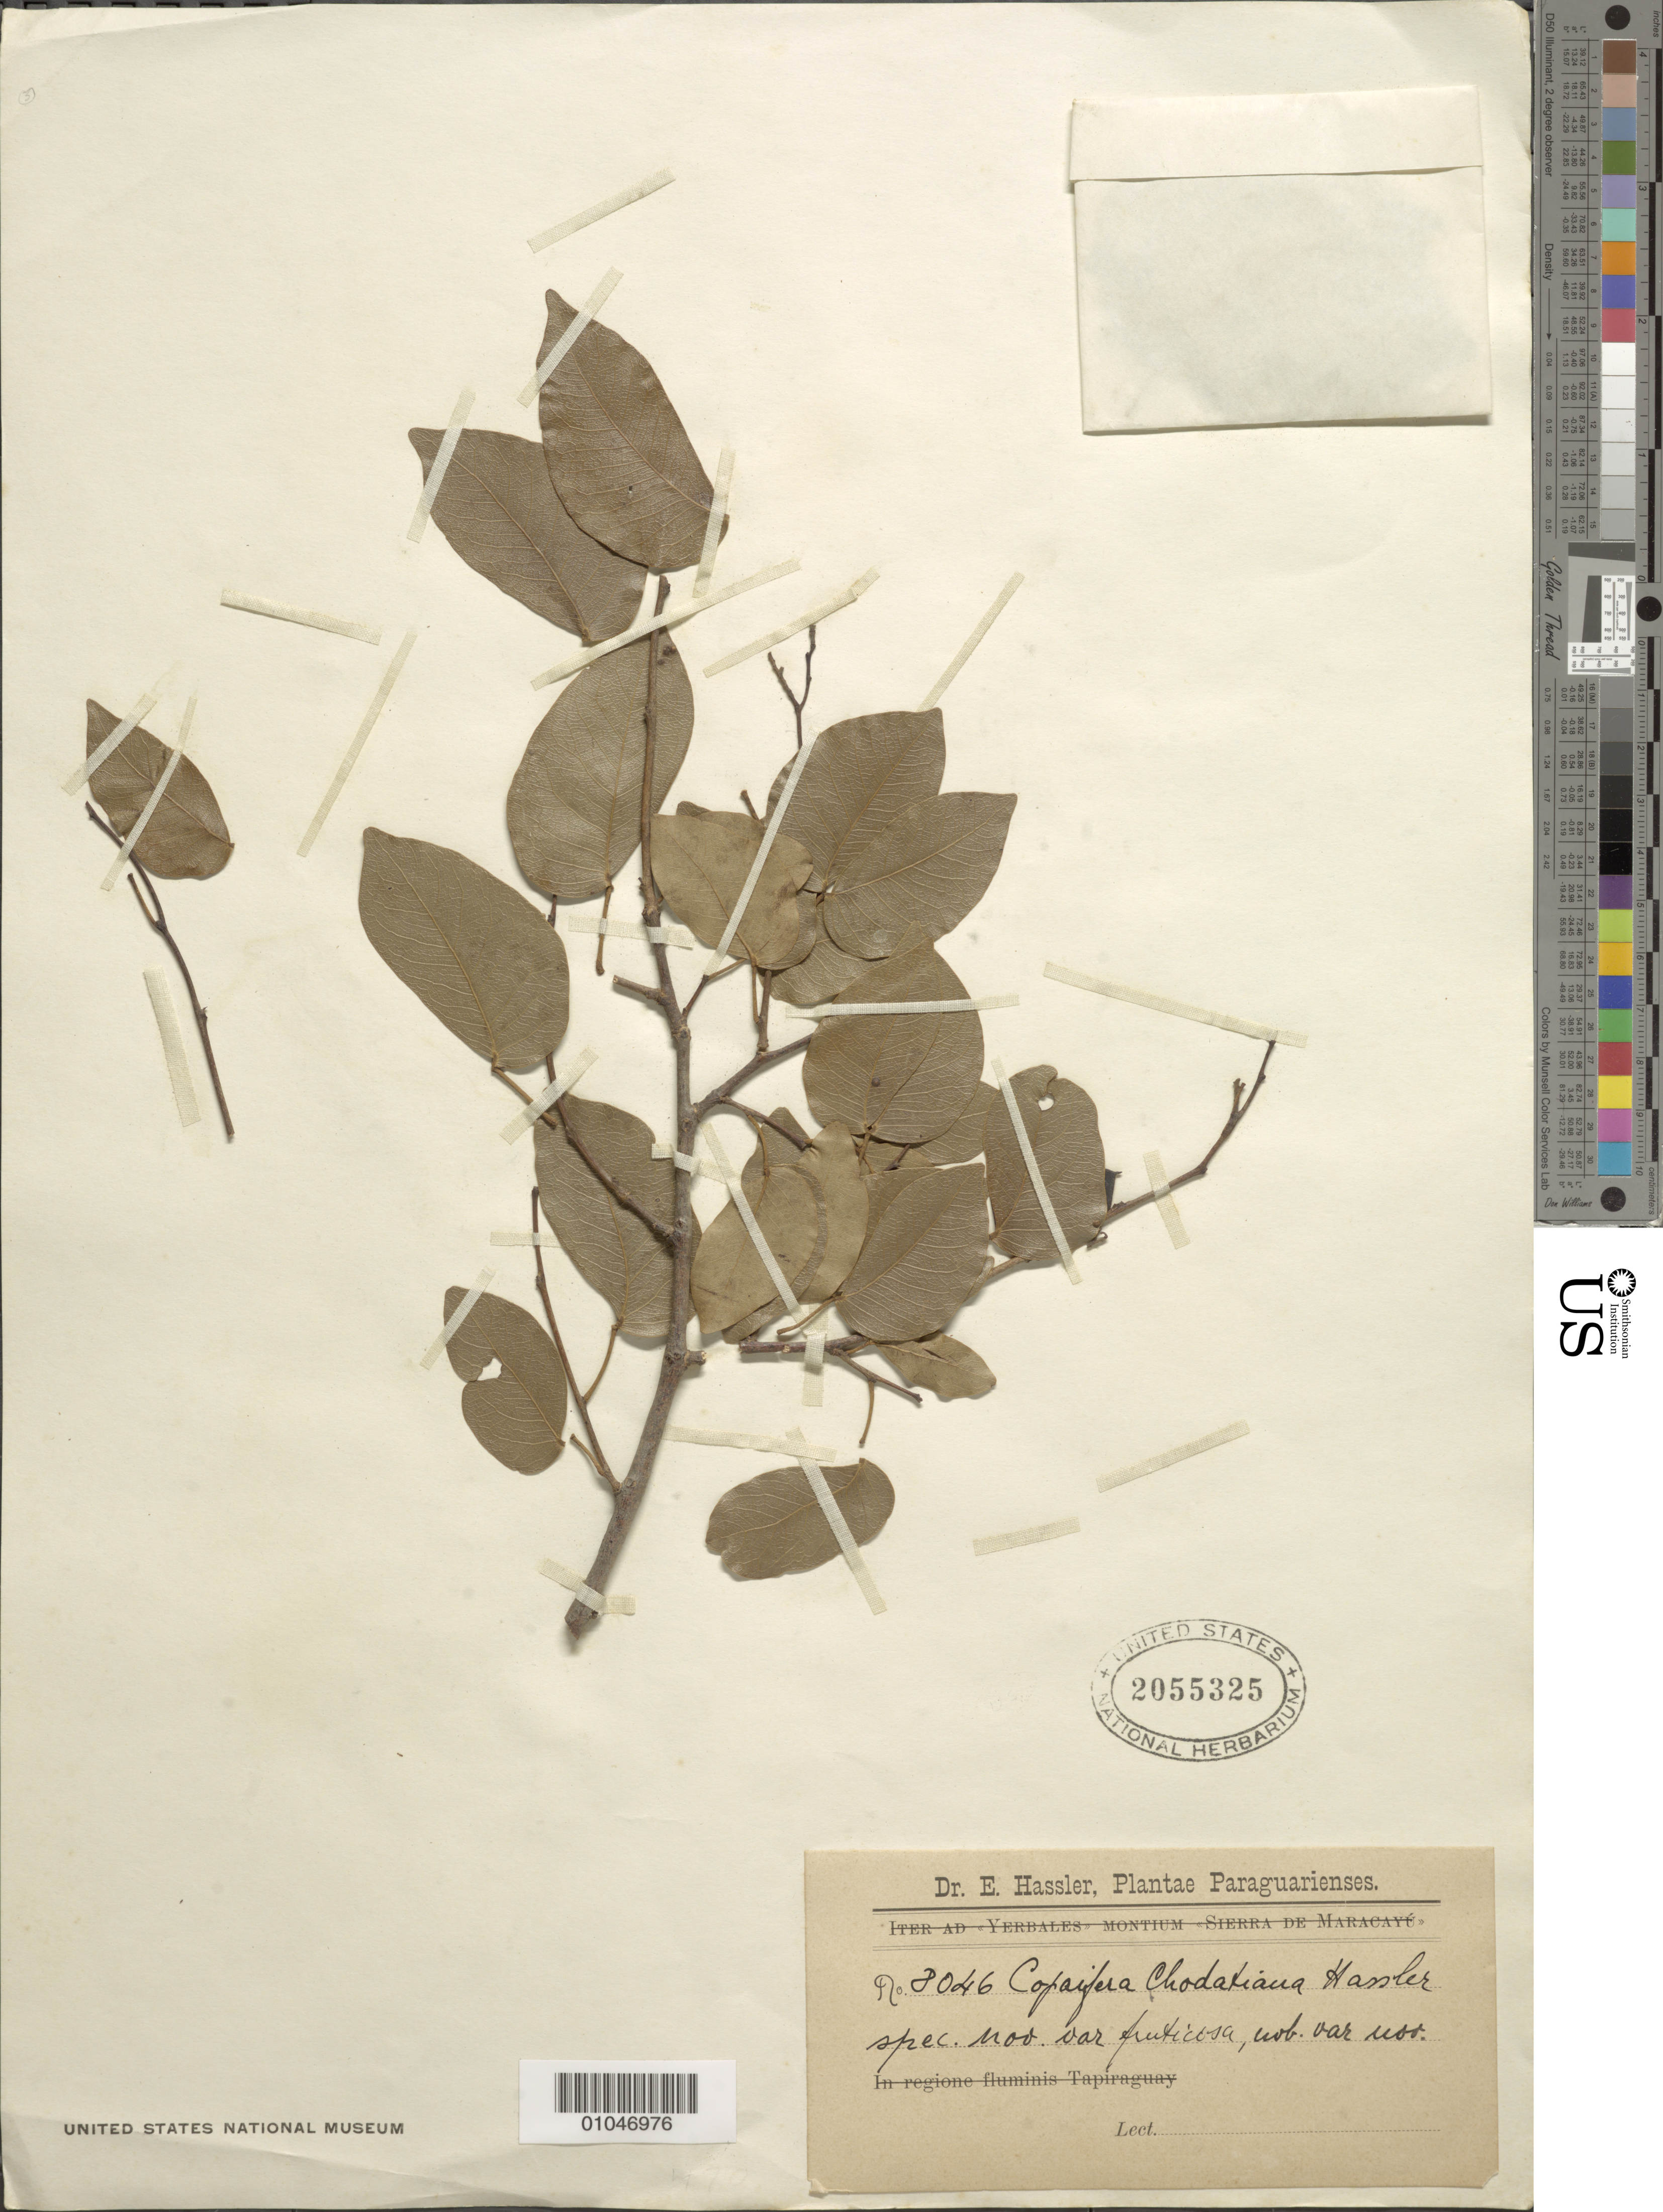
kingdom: Plantae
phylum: Tracheophyta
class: Magnoliopsida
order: Fabales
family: Fabaceae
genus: Copaifera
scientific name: Copaifera chodatiana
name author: Hassl.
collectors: E. Hassler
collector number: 8046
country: Paraguay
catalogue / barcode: US 2055325